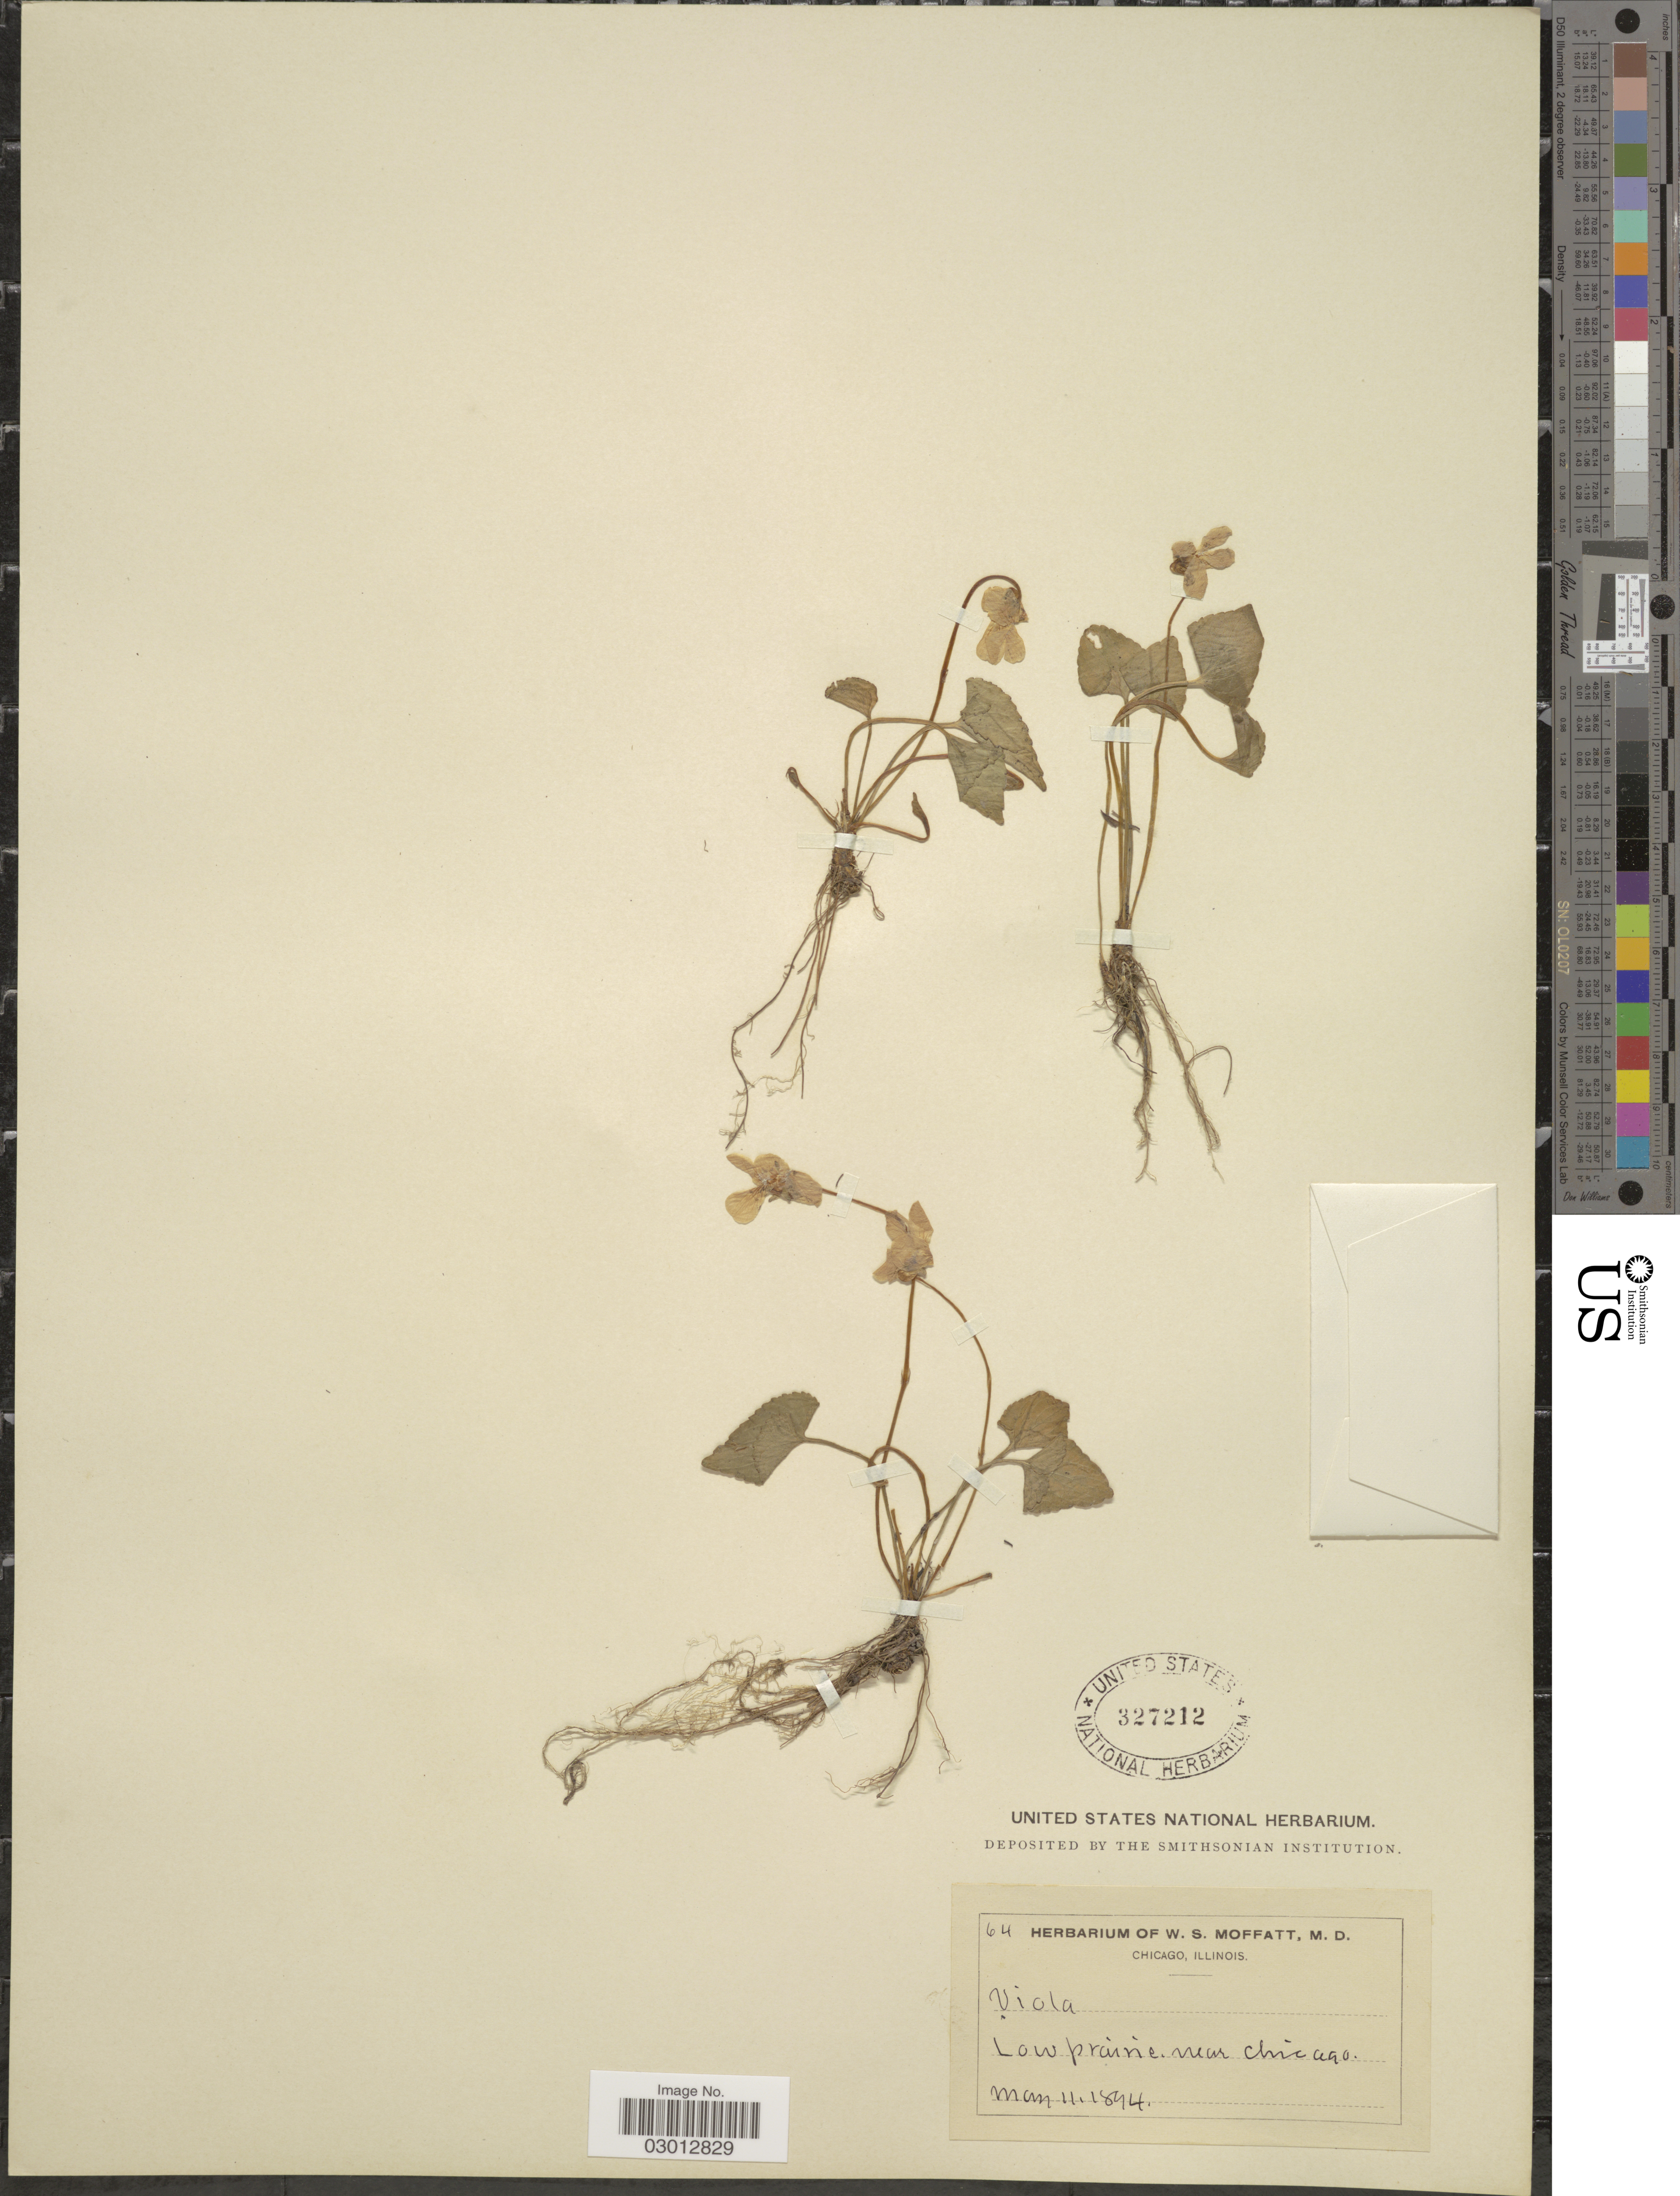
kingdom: Plantae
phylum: Tracheophyta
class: Magnoliopsida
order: Malpighiales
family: Violaceae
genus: Viola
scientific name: Viola papilionacea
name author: Pursh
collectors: ex herb. W. S. Moffatt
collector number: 64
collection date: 1894-05-11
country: United States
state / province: Illinois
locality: Near Chicago.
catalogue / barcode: US 327212